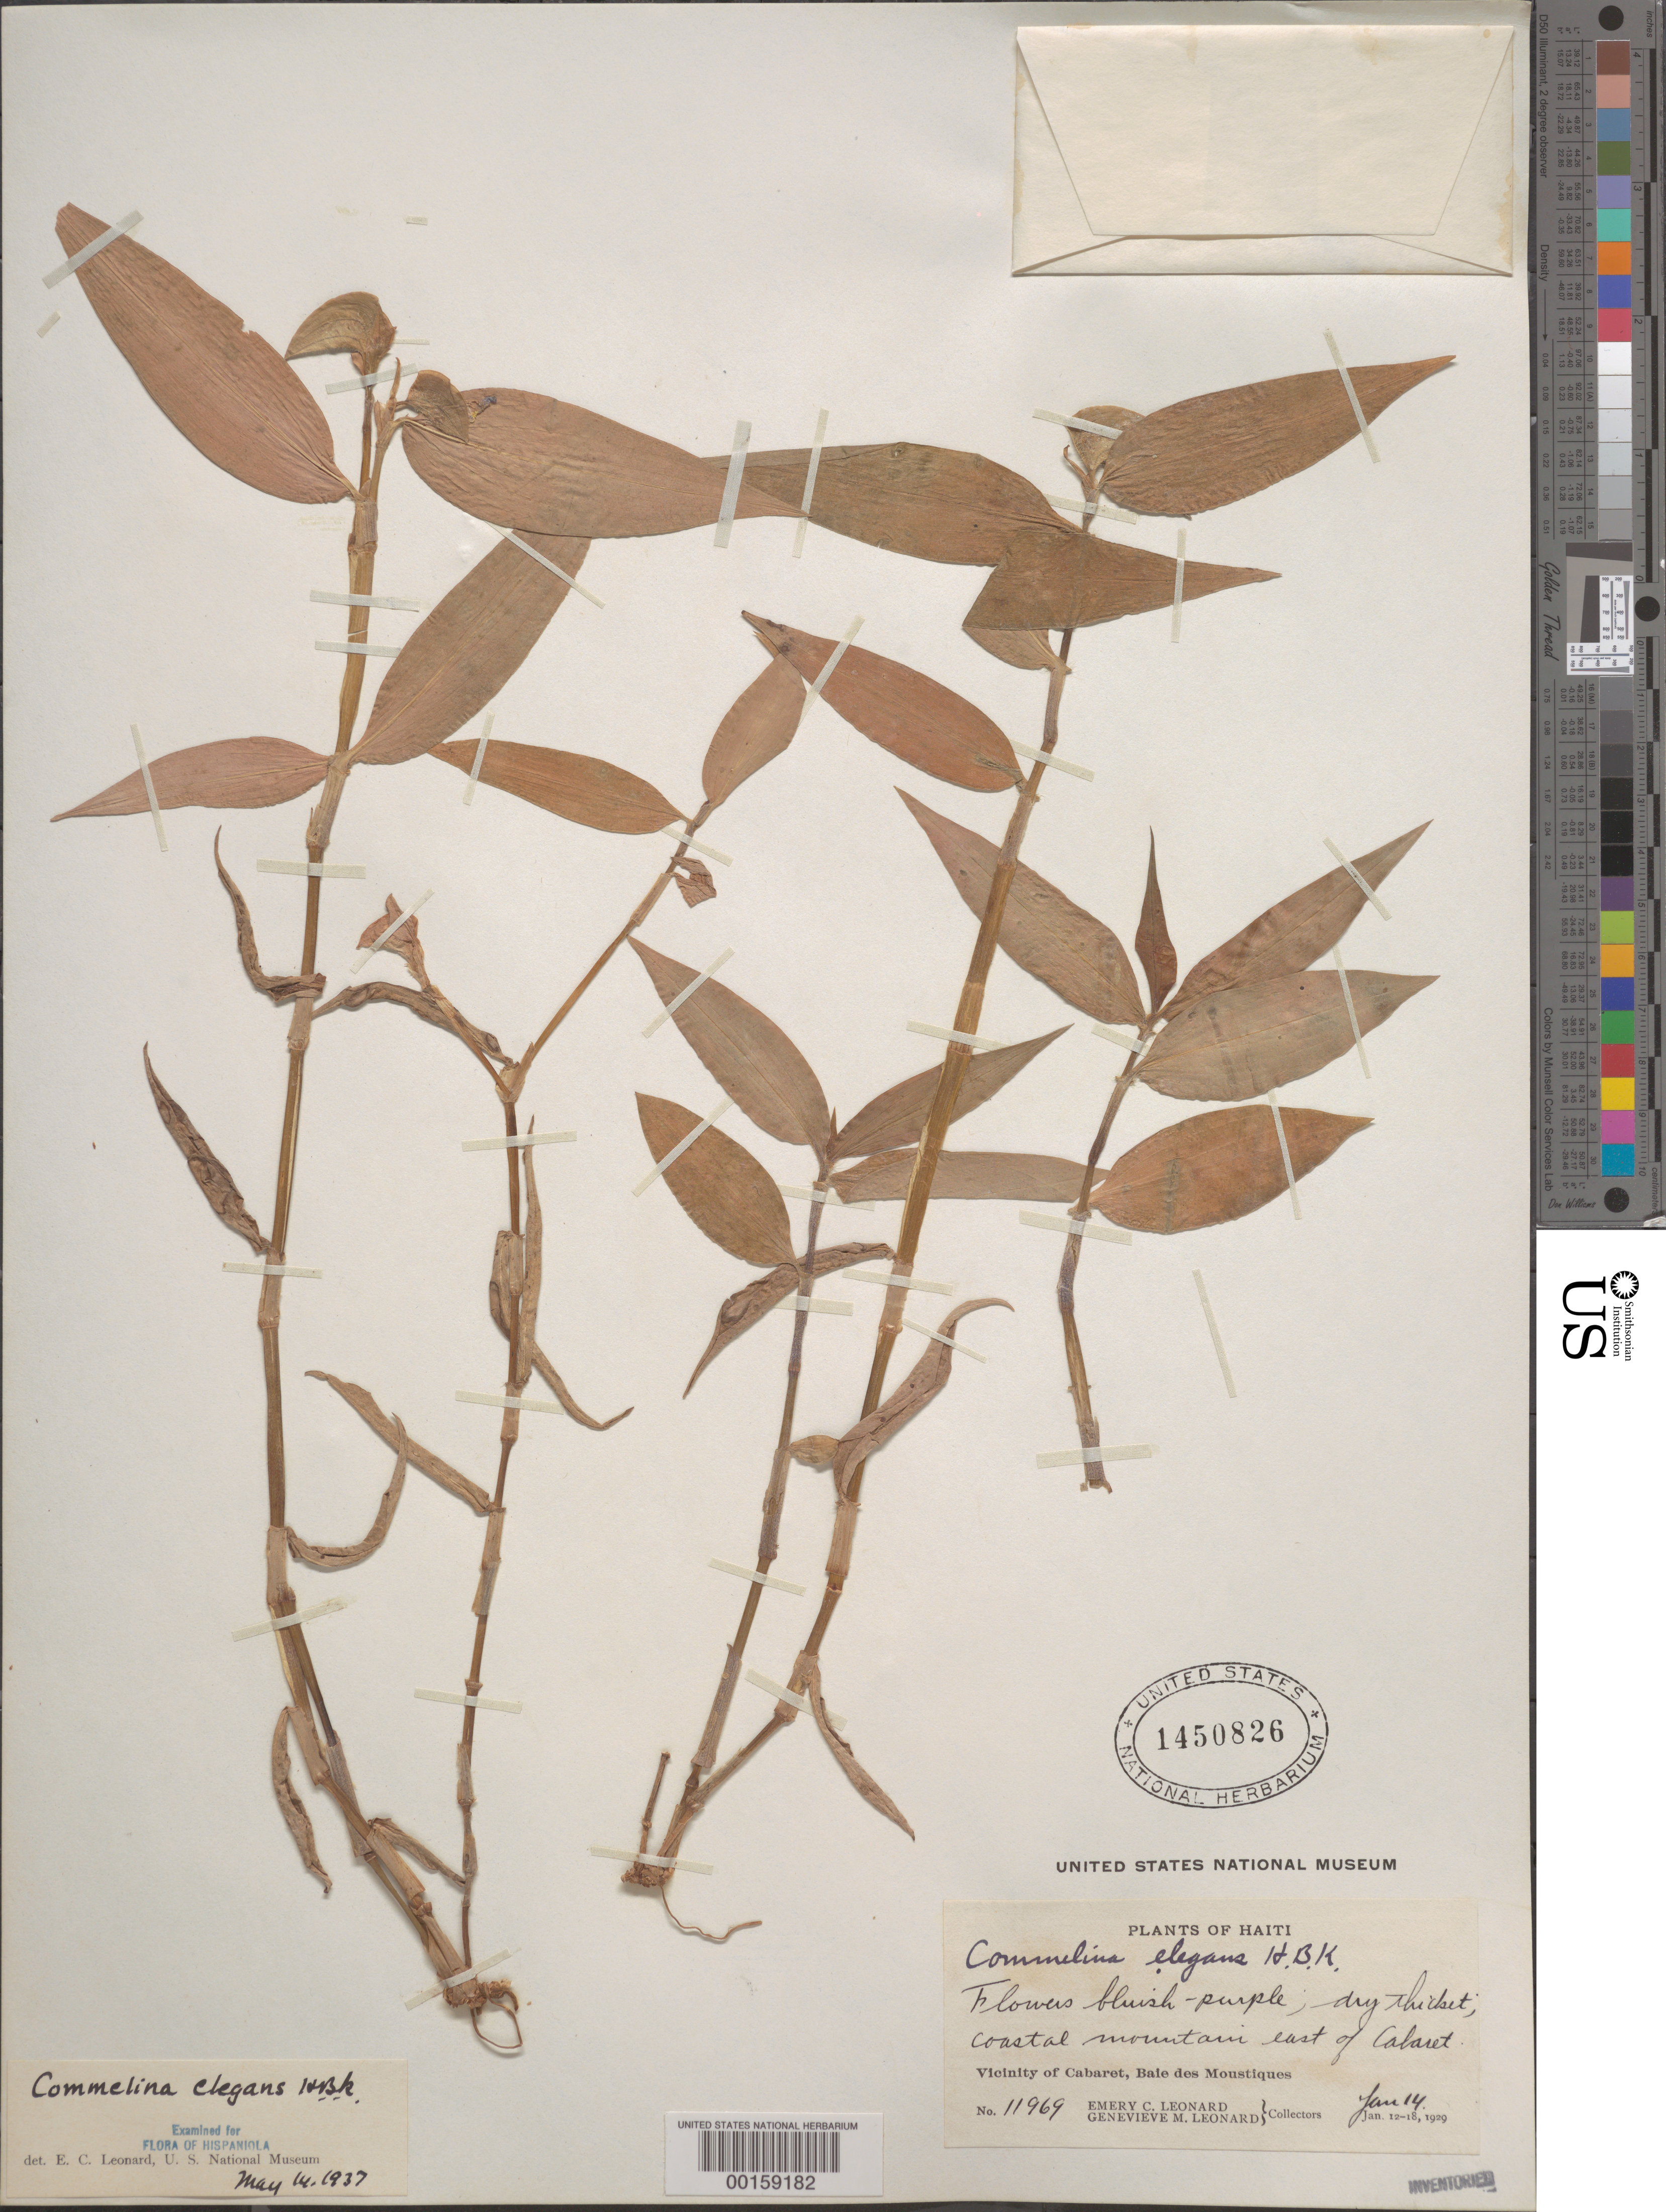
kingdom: Plantae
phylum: Tracheophyta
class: Liliopsida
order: Commelinales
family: Commelinaceae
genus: Commelina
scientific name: Commelina erecta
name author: L.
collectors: E. C. Leonard & G. M. Leonard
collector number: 11969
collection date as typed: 14 Jan 1929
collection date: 1929-01-14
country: Haiti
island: Hispaniola Island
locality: Baie des moustiques cabaret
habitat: Dry thicket; coastal mountains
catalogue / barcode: US 1450826